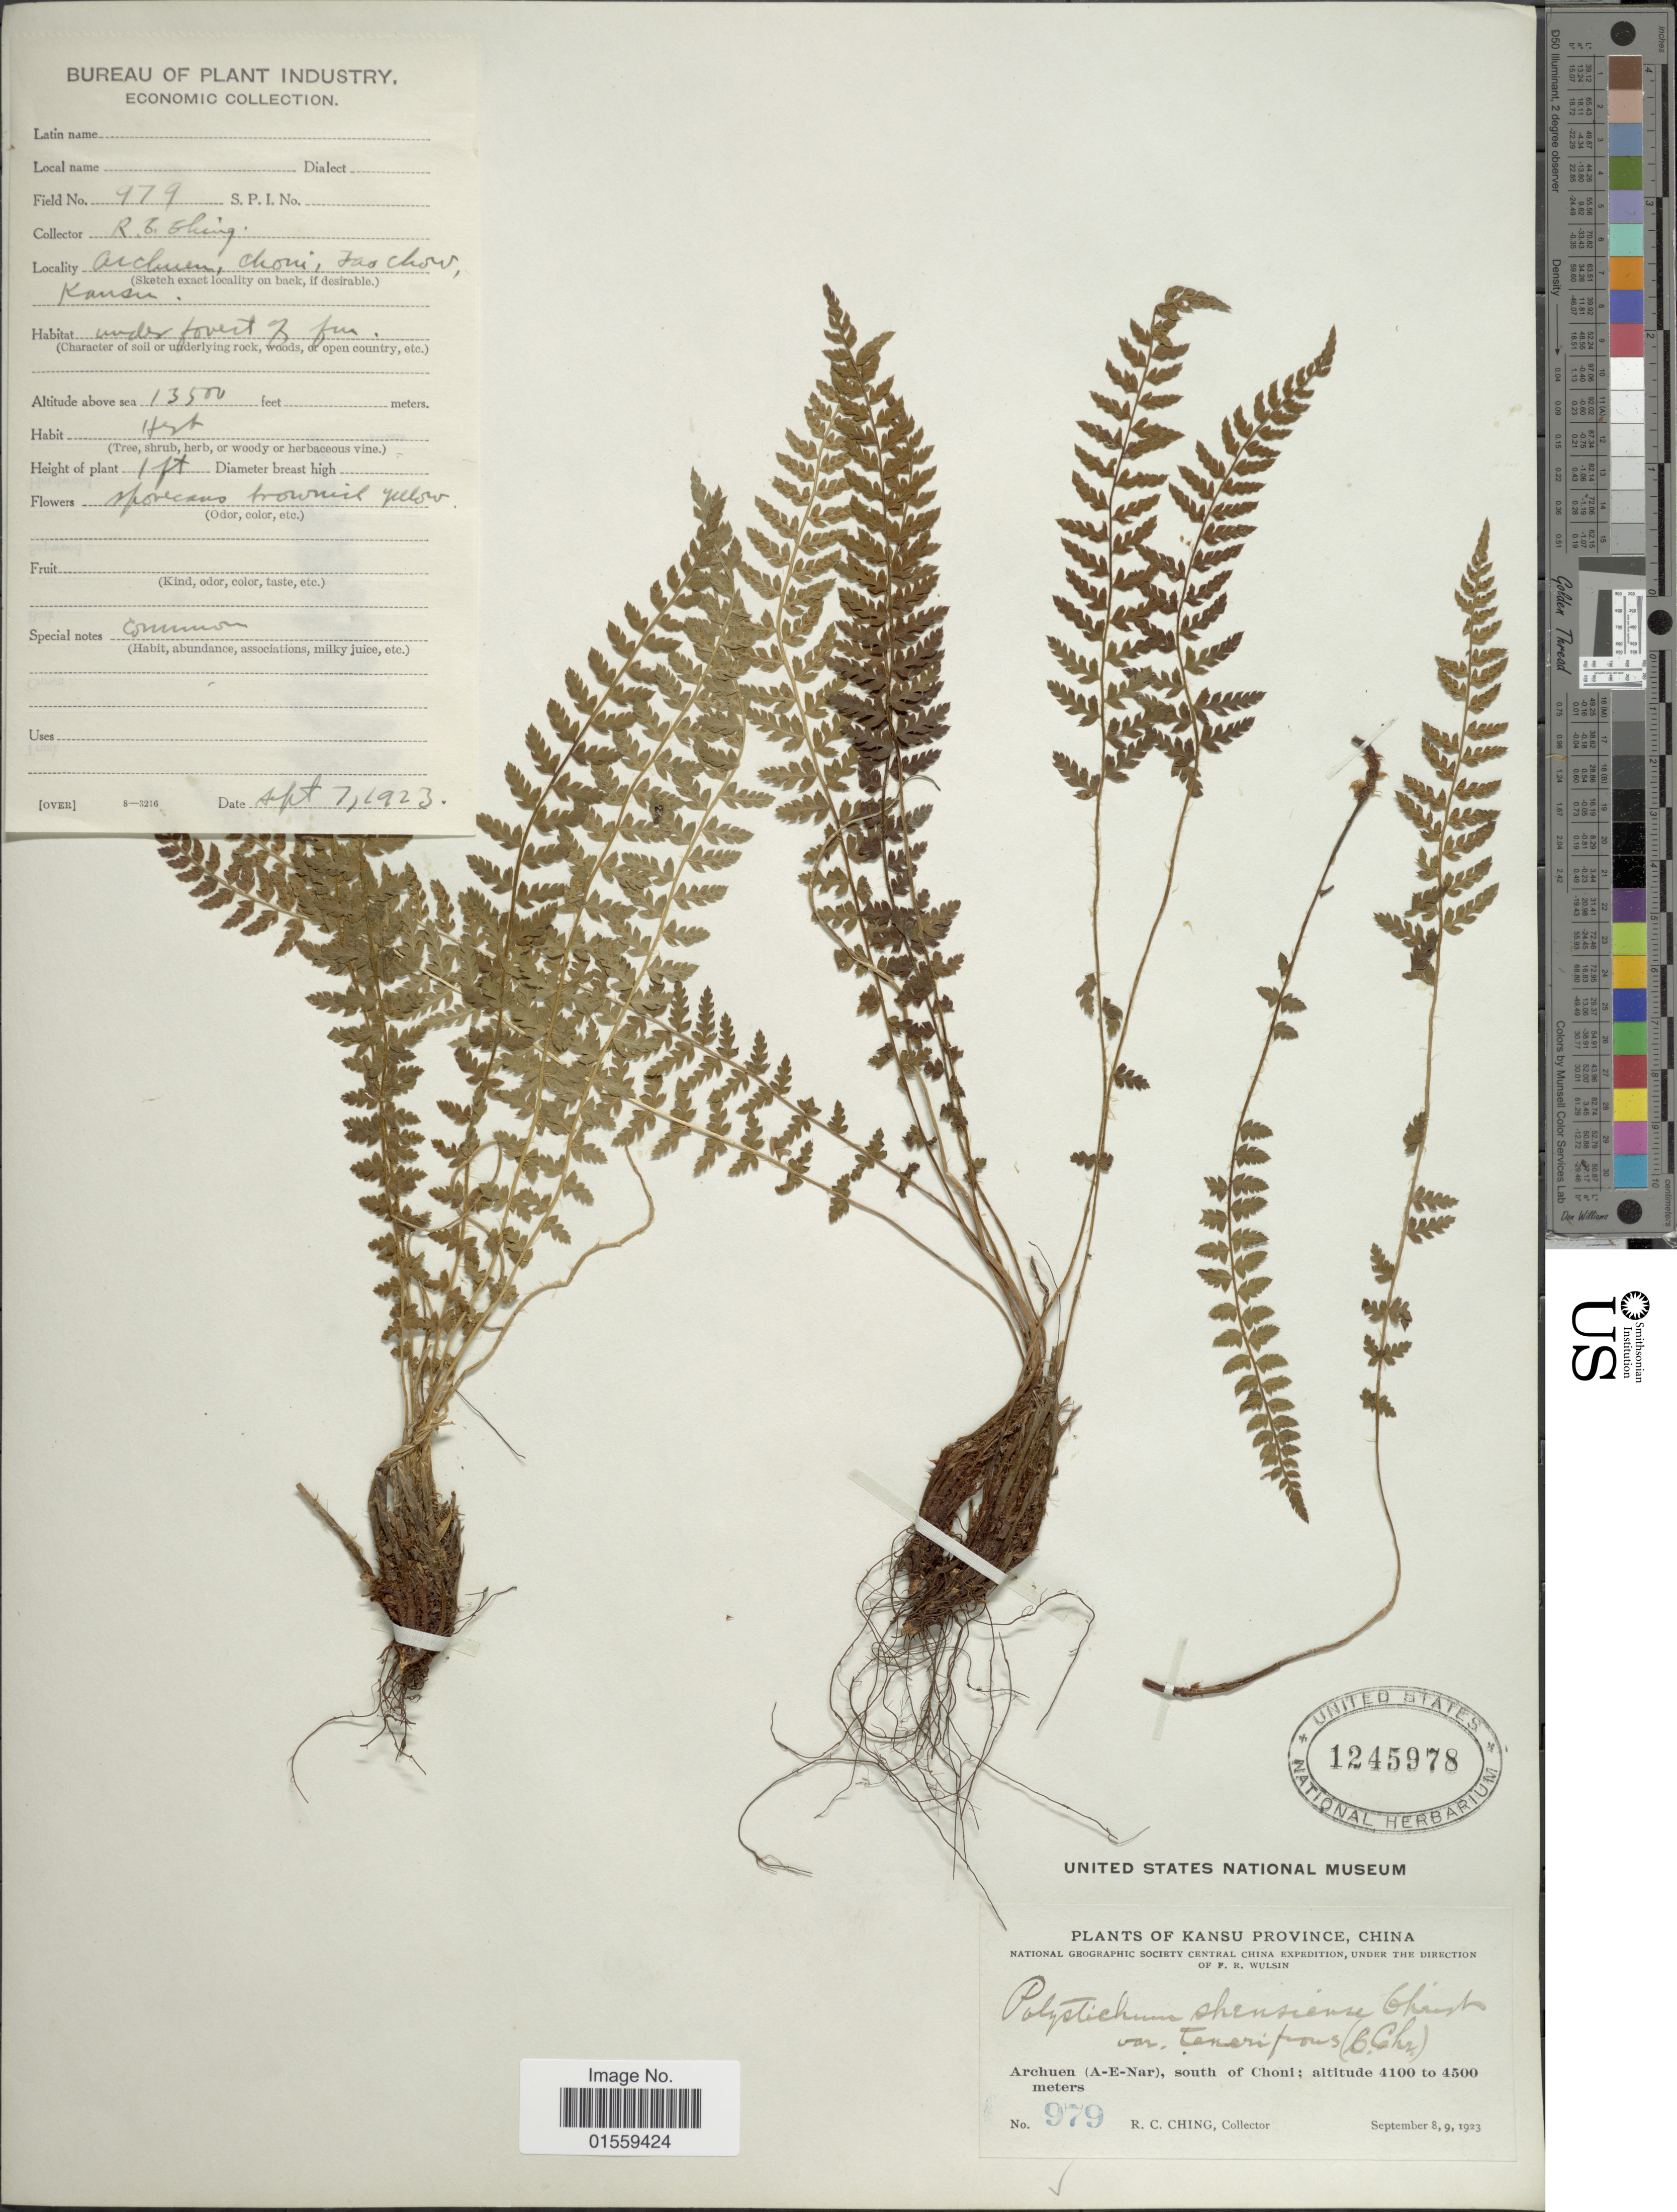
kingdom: Plantae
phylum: Tracheophyta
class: Polypodiopsida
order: Polypodiales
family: Dryopteridaceae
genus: Polystichum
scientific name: Polystichum prescottianum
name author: (Wall. ex Mett.) T. Moore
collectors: R. C. Ching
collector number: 979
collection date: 1923-09-08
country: China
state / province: Gansu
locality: Kansu Province, China, Archuen (A-E-Nar), south of Choni.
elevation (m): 4115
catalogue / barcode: US 1245978